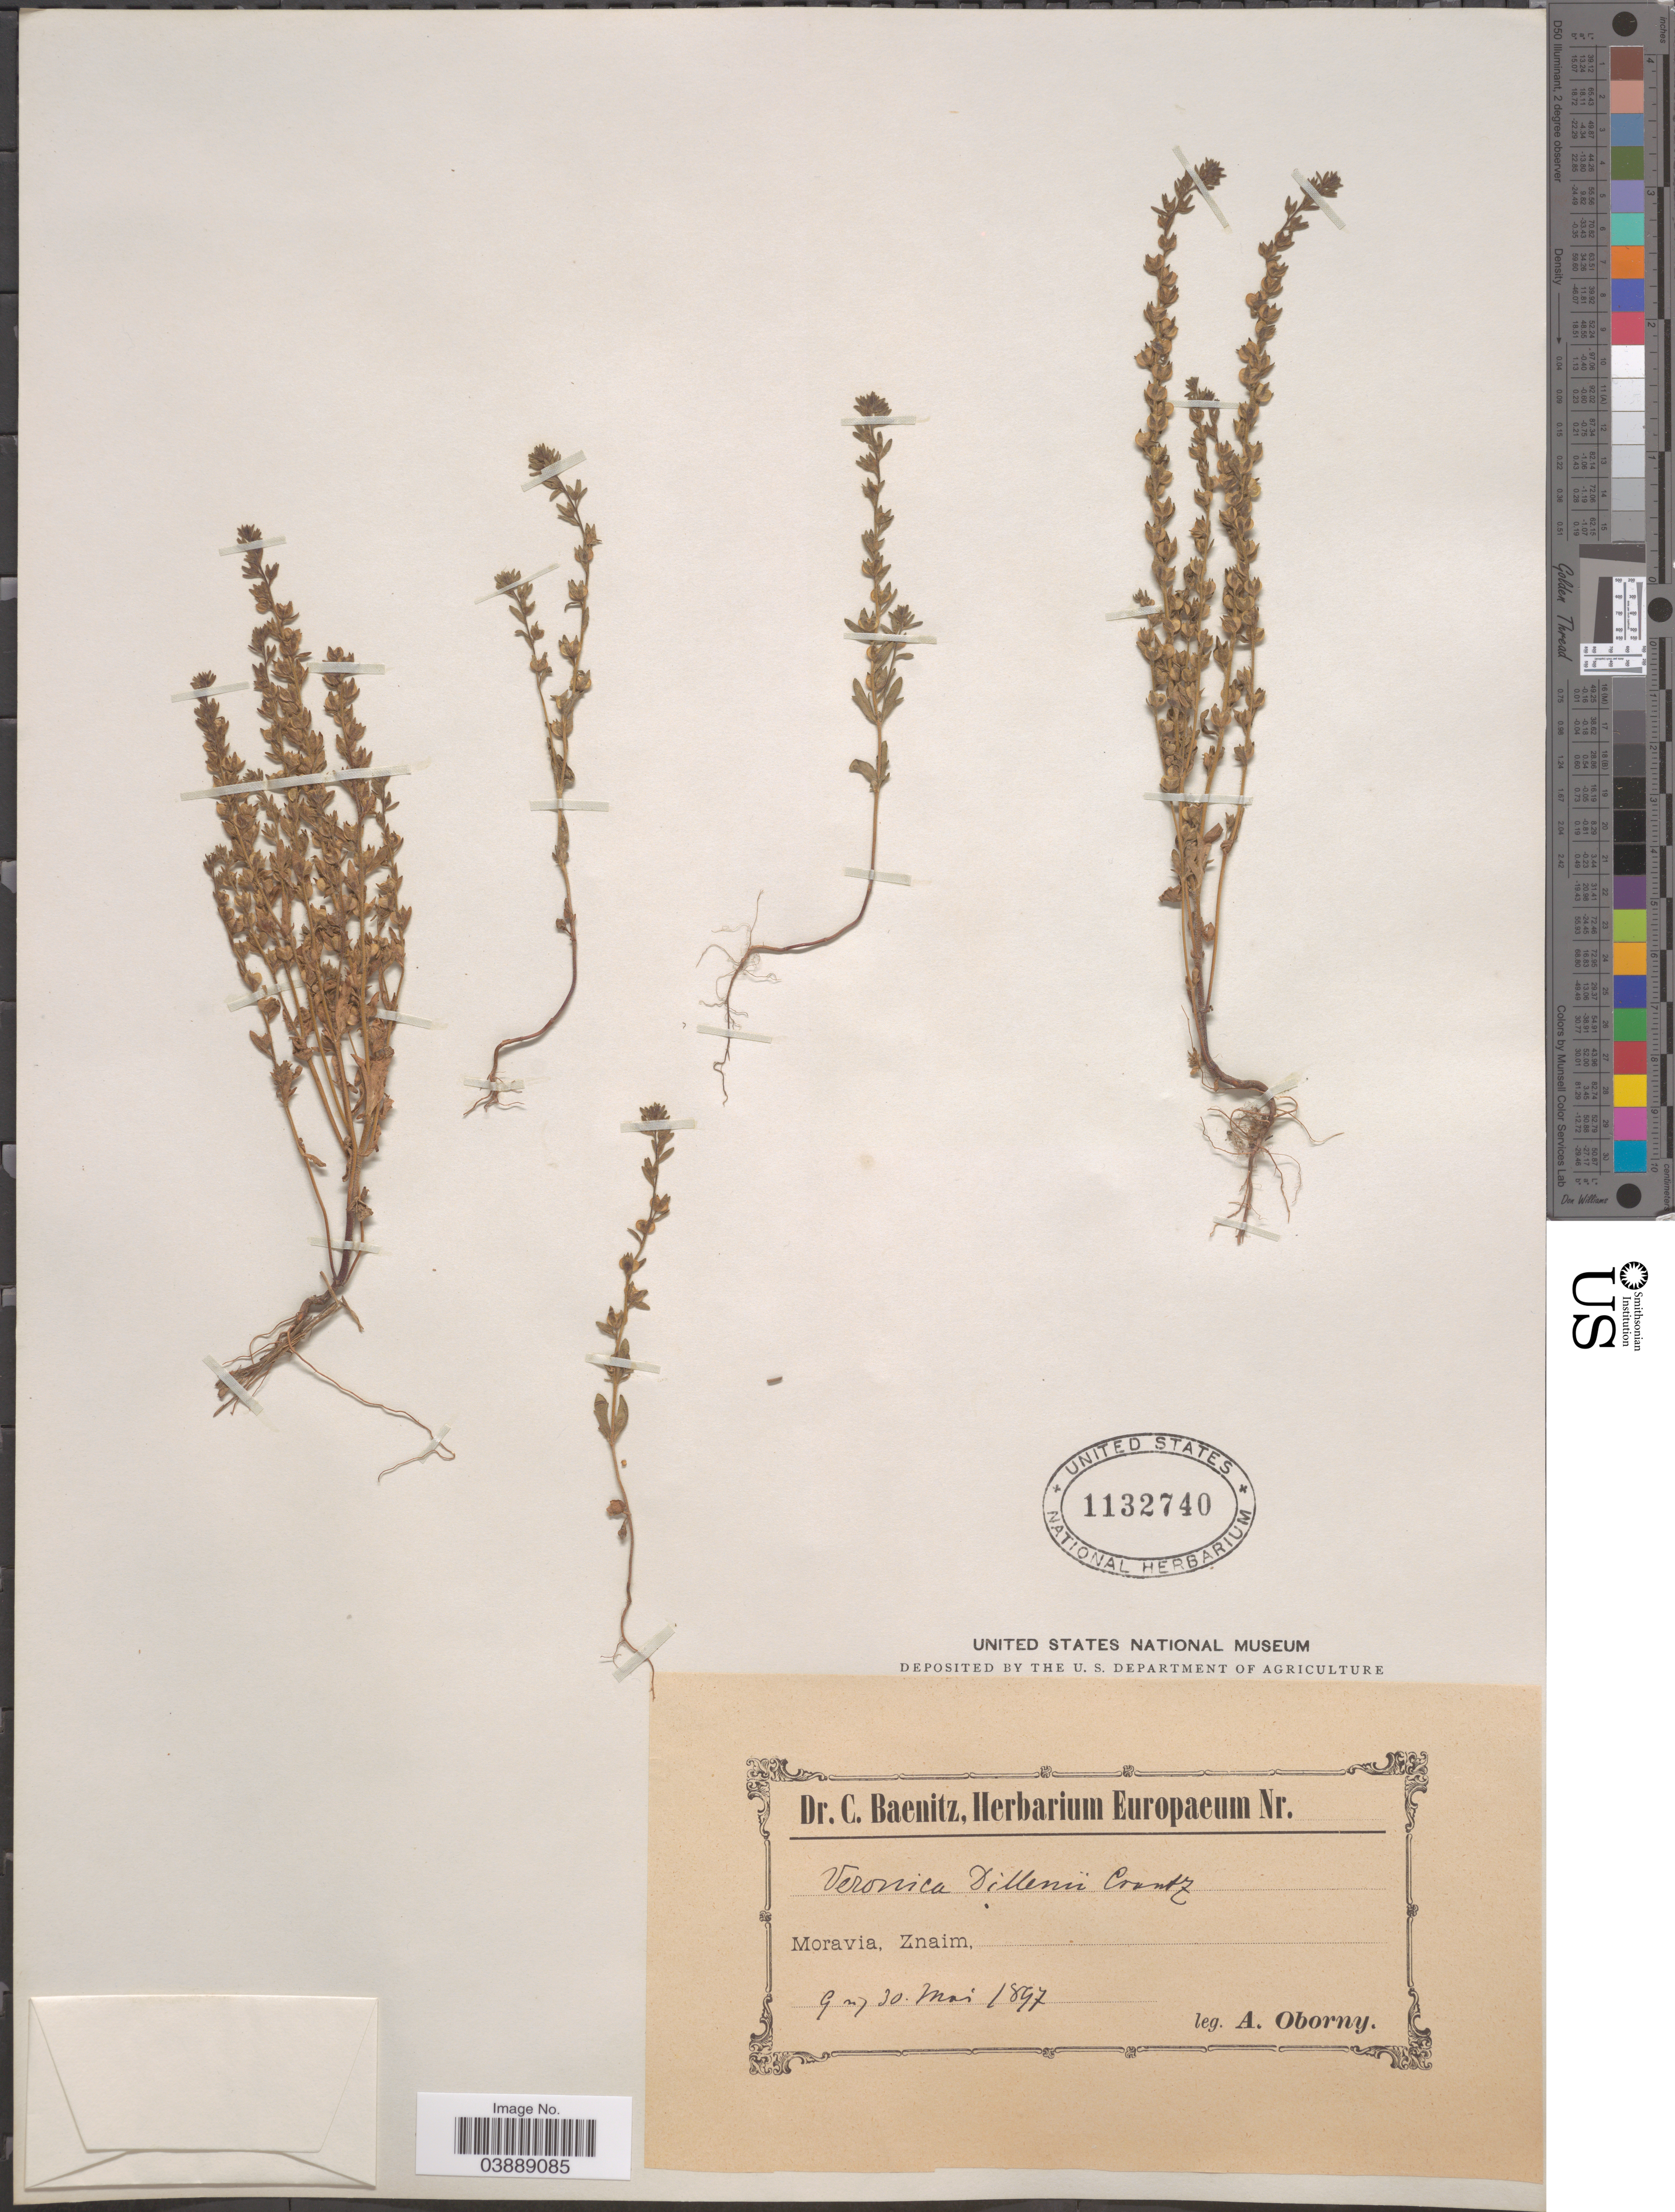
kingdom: Plantae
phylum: Tracheophyta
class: Magnoliopsida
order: Lamiales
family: Plantaginaceae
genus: Veronica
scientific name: Veronica dillenii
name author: Crantz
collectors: A. Oborny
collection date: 1897-05-09/1897-05-30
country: Czechia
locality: Moravia, Znaim.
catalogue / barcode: US 1132740